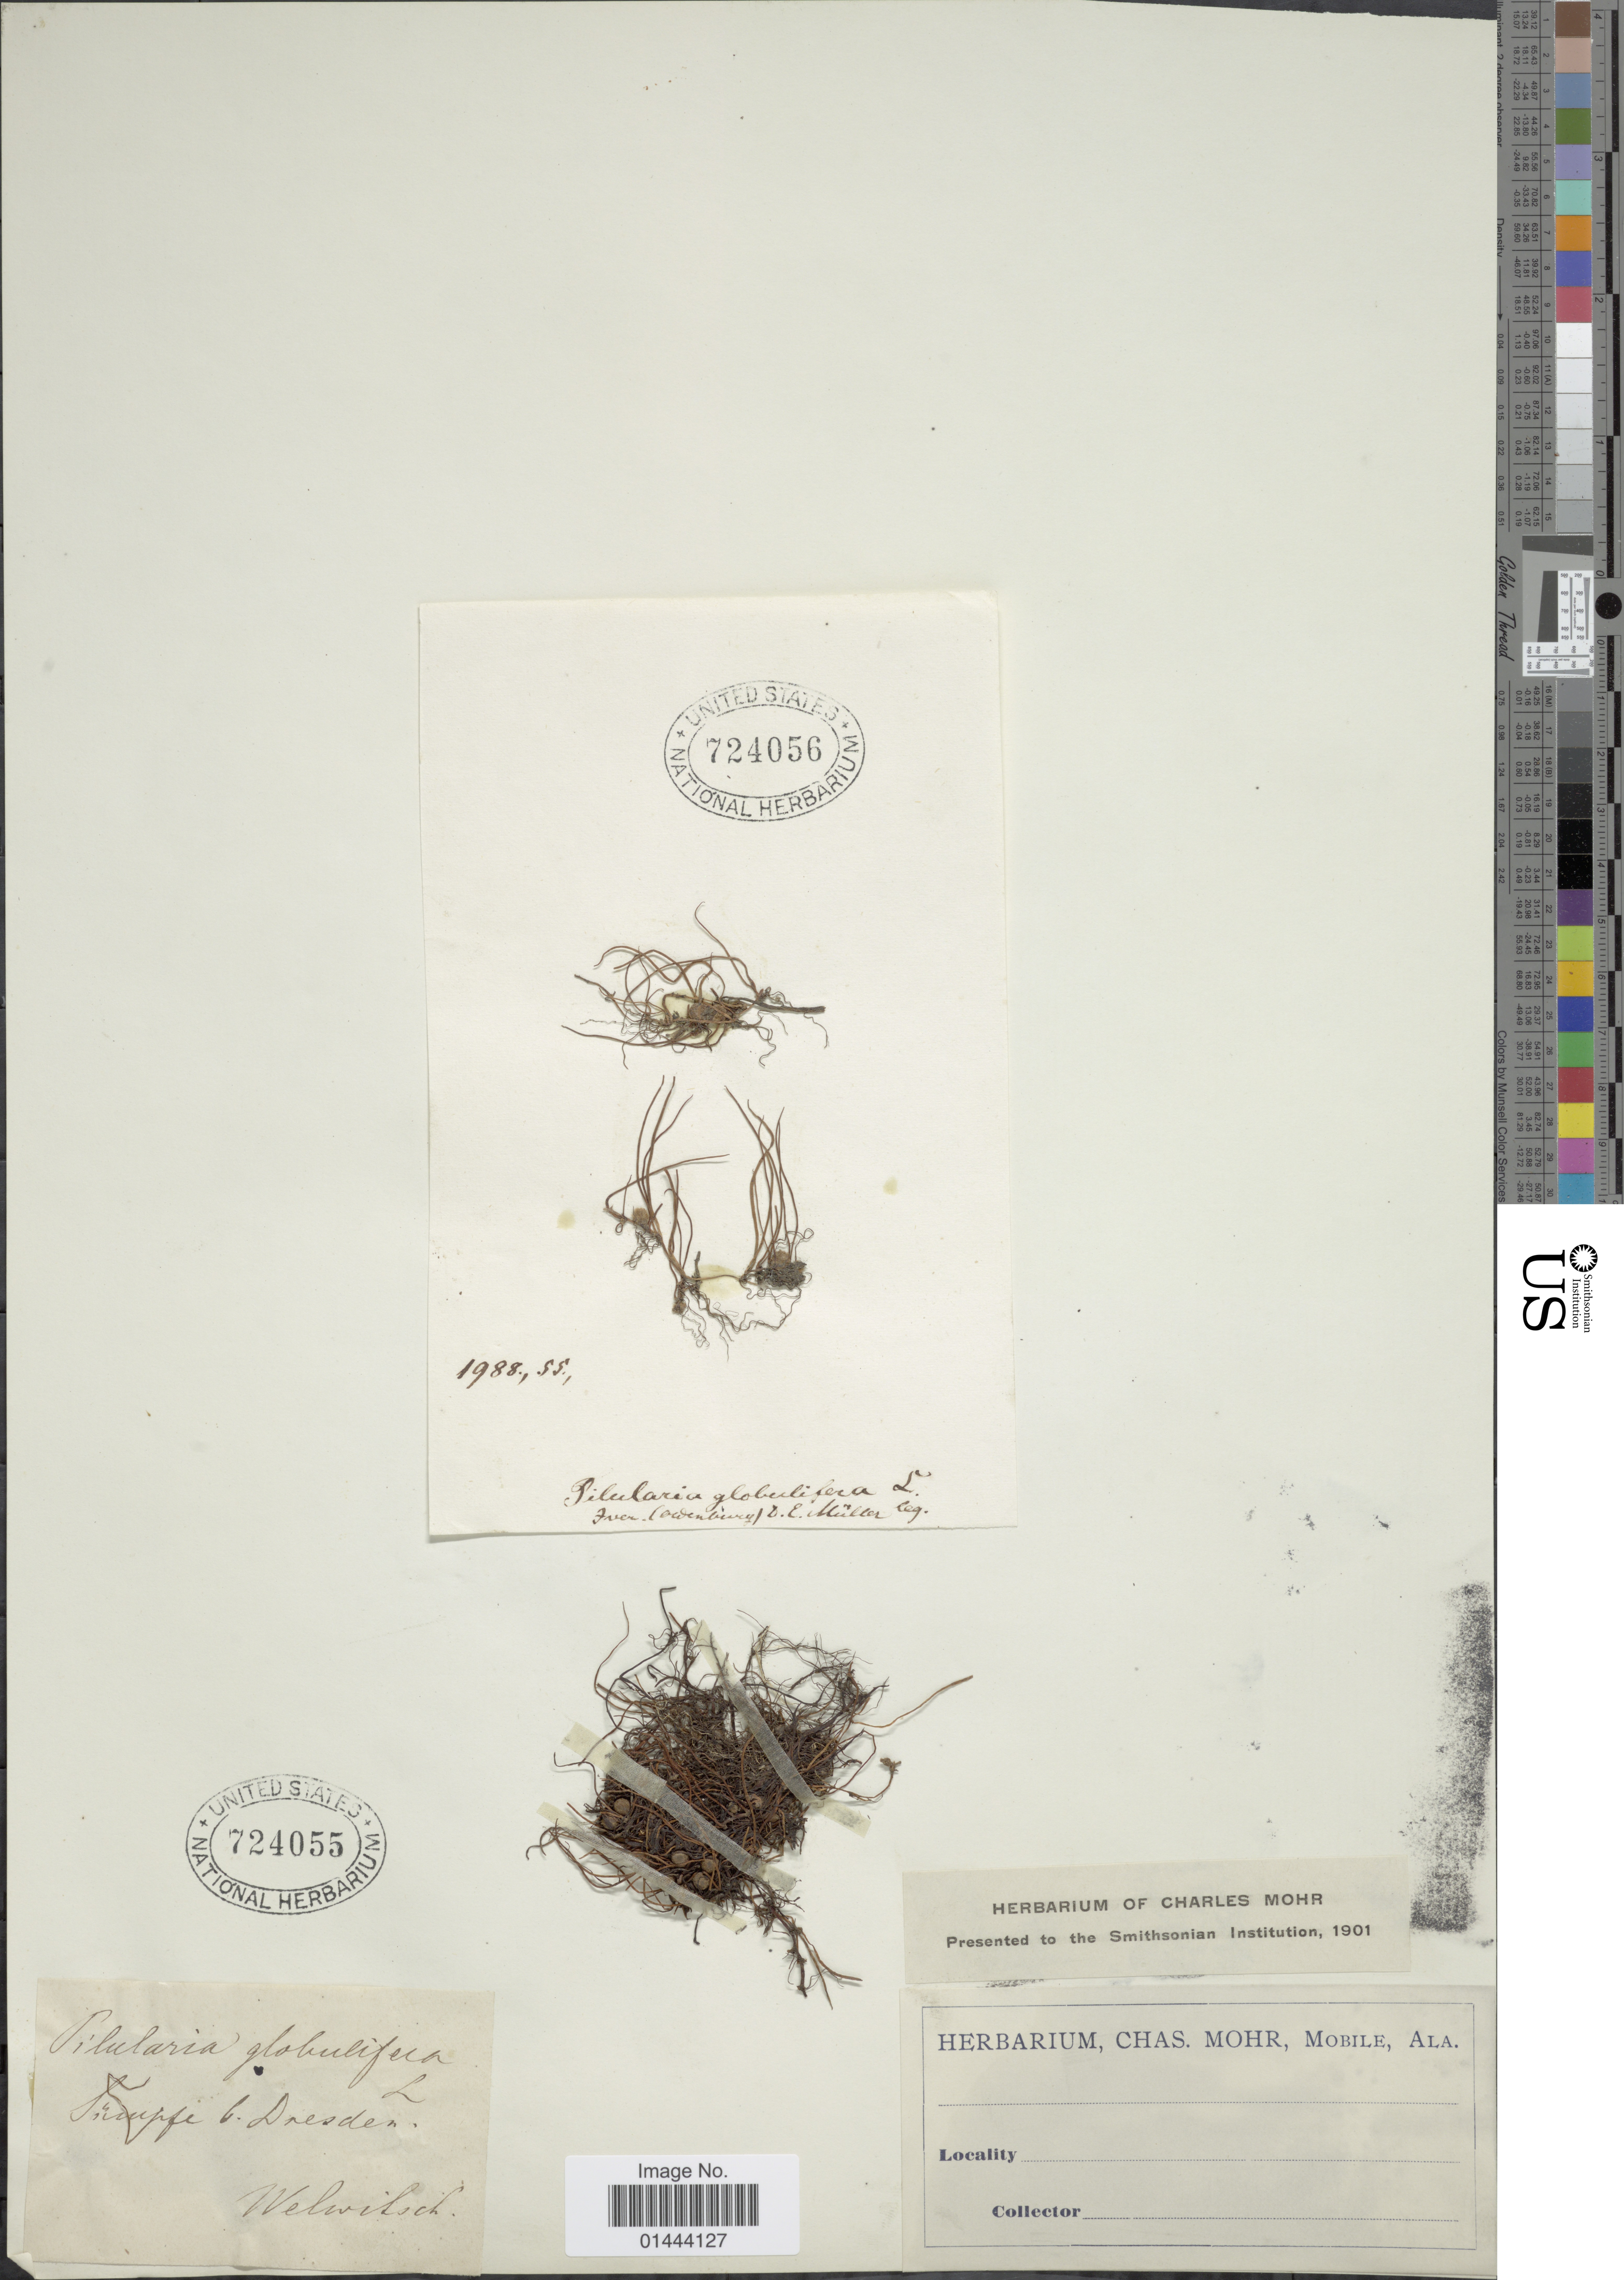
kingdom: Plantae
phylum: Tracheophyta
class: Polypodiopsida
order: Salviniales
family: Marsileaceae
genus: Pilularia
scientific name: Pilularia globulifera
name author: L.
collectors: D. E. Muller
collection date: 1988-05-05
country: Germany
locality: Iver [interpreted] (Oldenburg)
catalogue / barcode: US 724056-2